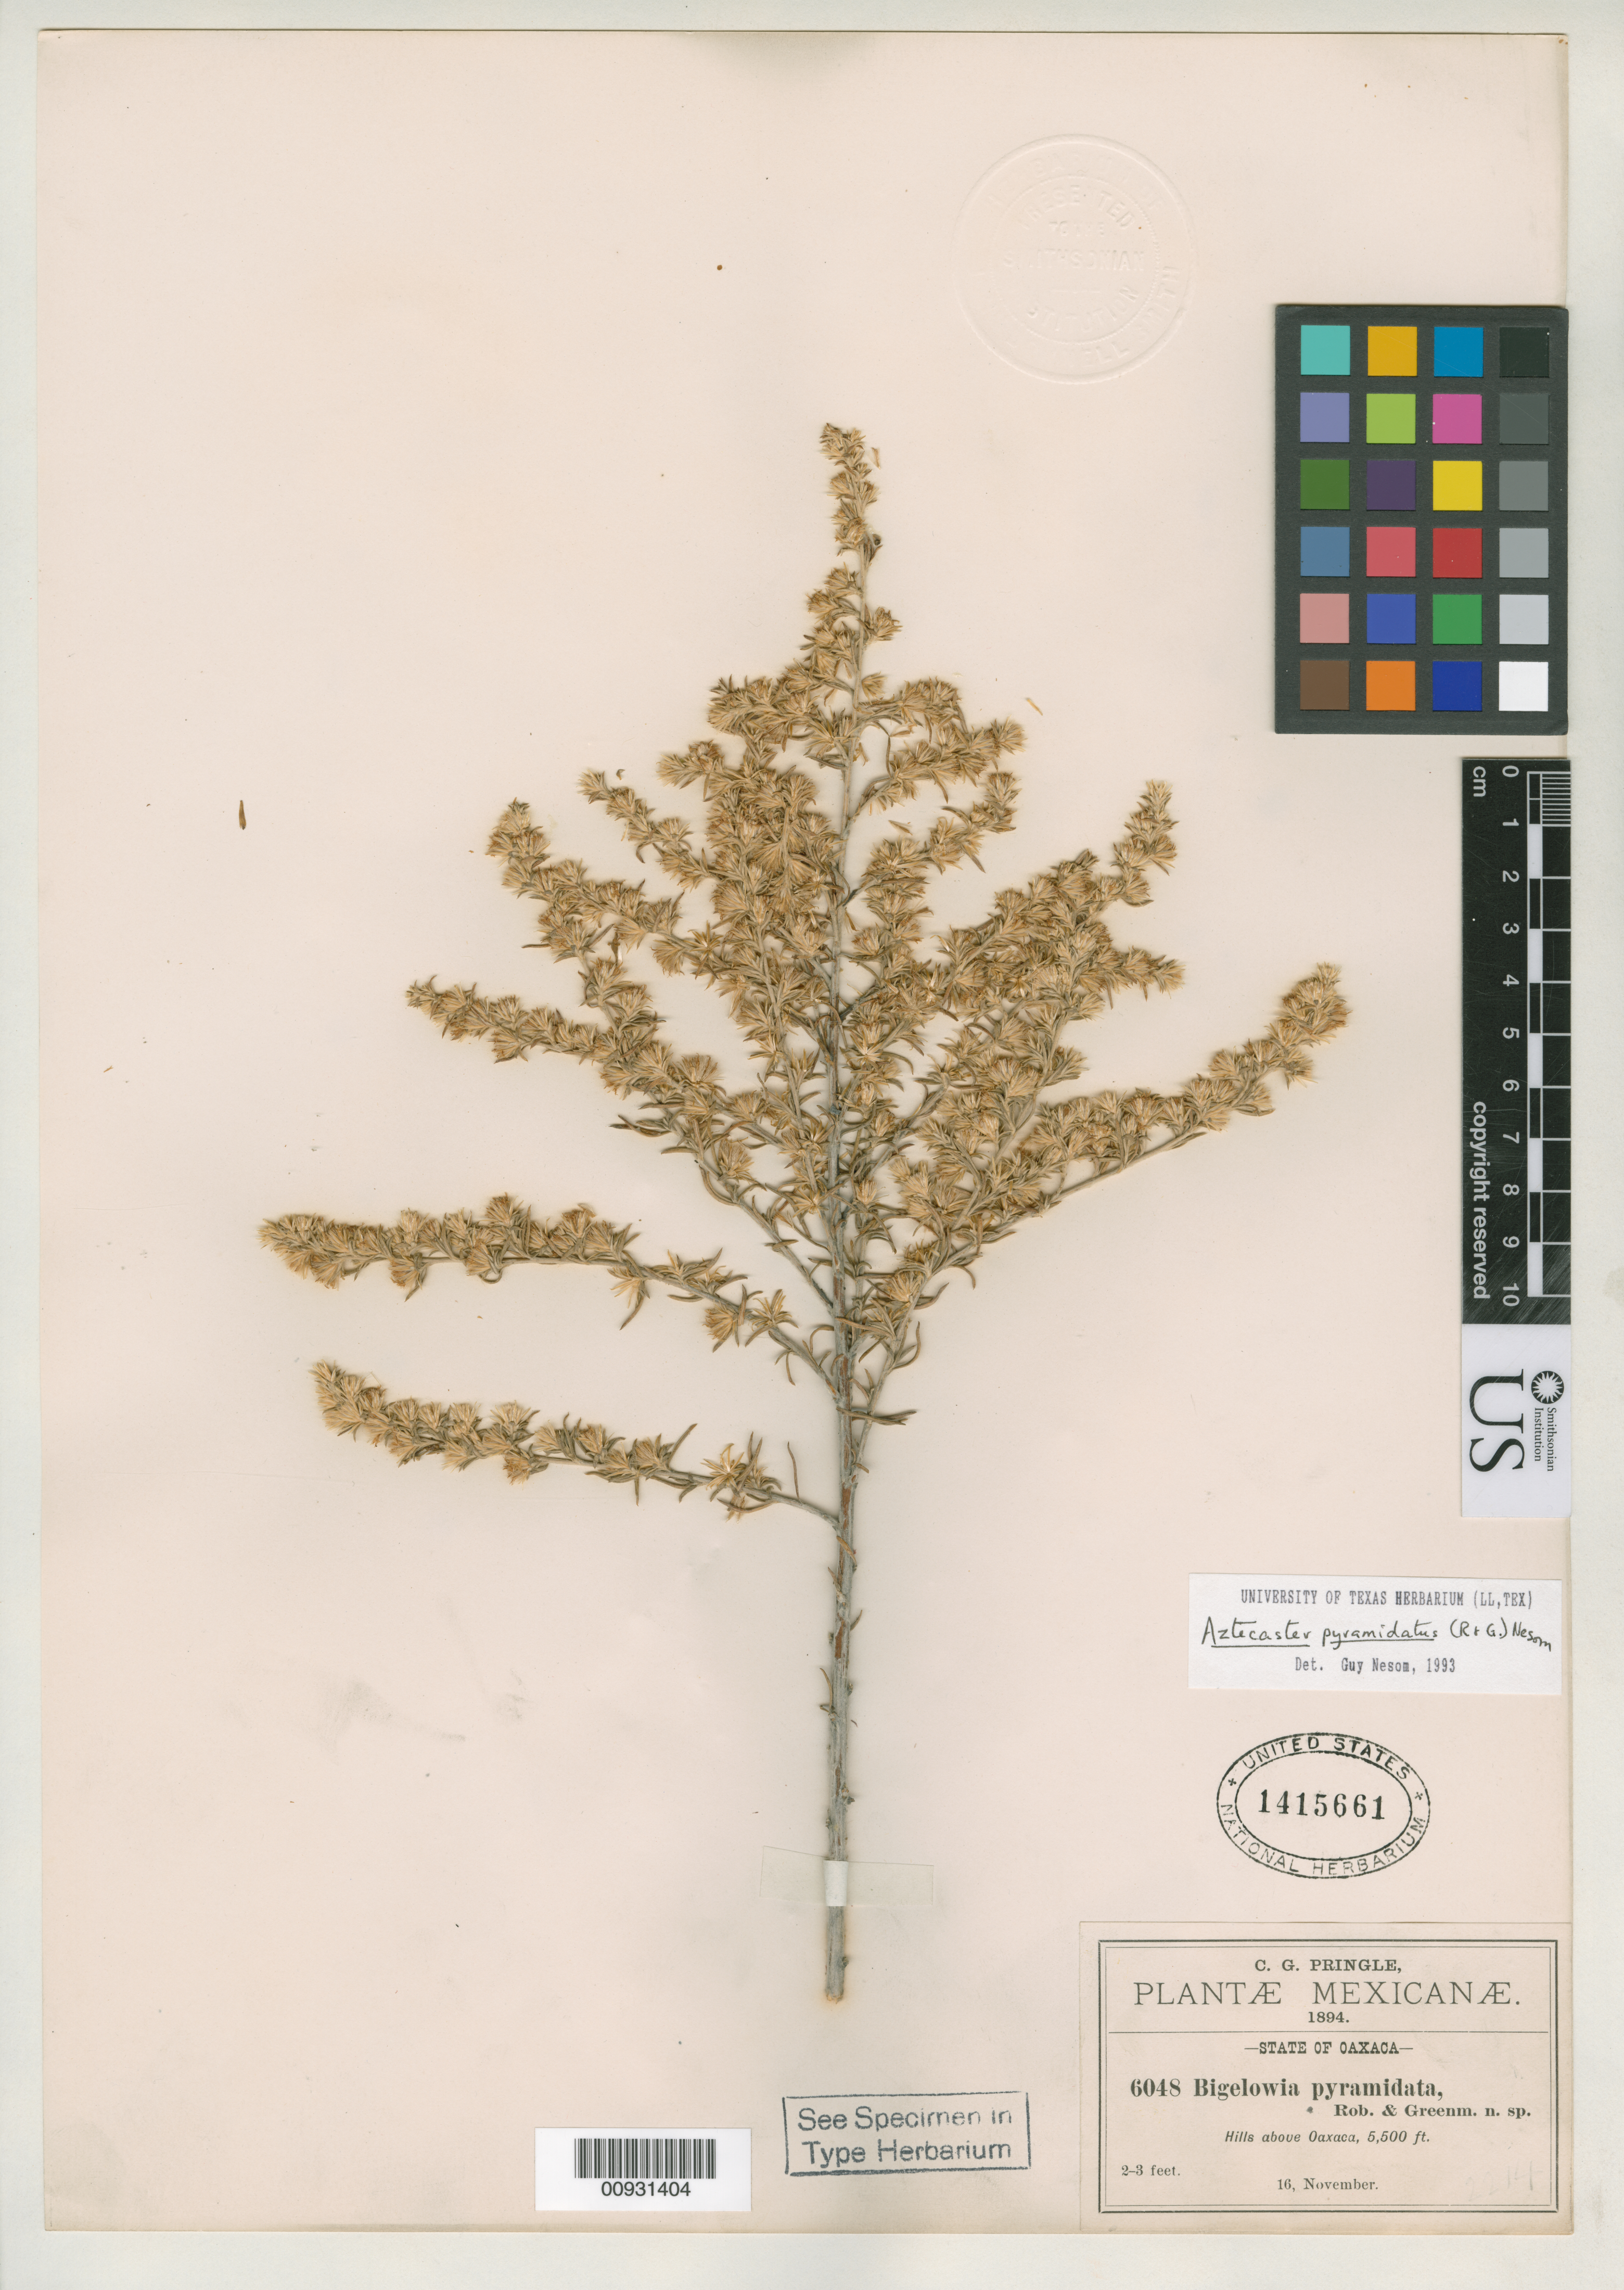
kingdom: Plantae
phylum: Tracheophyta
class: Magnoliopsida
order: Asterales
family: Asteraceae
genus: Bigelowia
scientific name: Bigelowia pyramidata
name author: B.L. Rob. & Greenm.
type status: Isotype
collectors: C. G. Pringle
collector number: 6048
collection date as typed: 16 Nov 1894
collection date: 1894-11-16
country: Mexico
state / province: Oaxaca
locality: Hills above Oaxaca.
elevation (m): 1676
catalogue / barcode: US 1415661